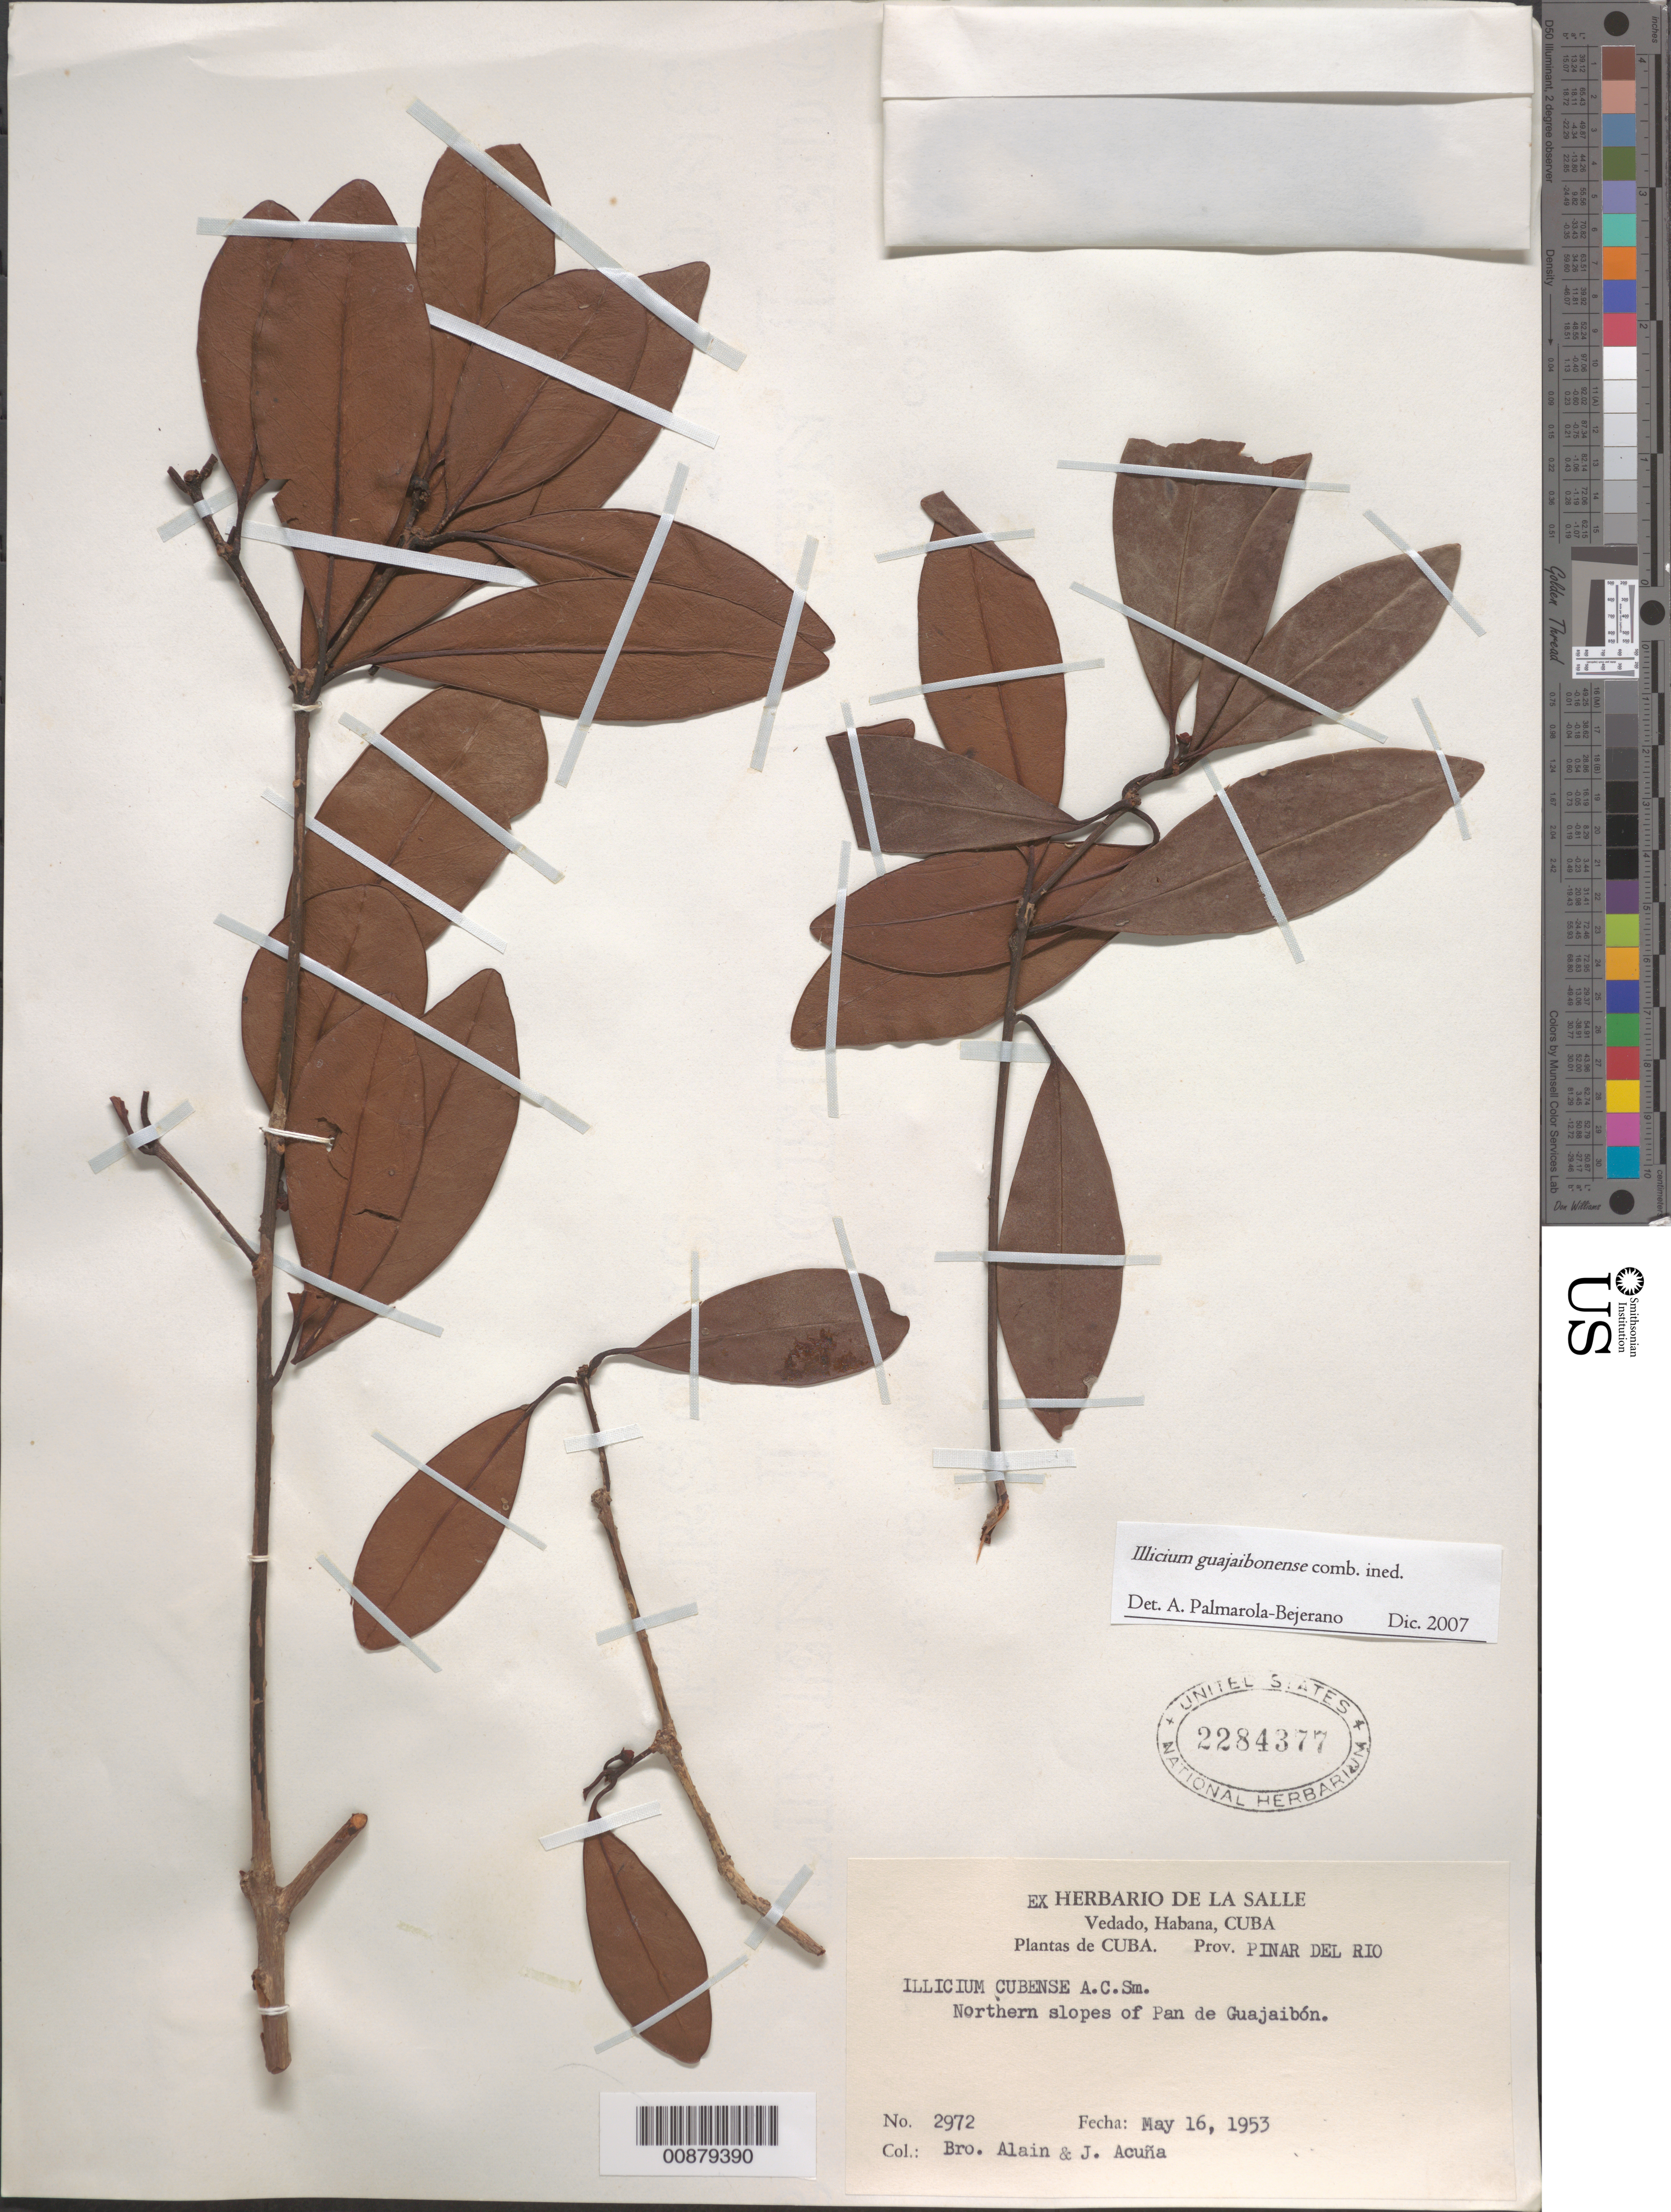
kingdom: Plantae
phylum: Tracheophyta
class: Magnoliopsida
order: Austrobaileyales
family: Schisandraceae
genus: Illicium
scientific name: Illicium guajaibonense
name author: (Imkhan.) Palmarola-Bejerano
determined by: Palmarola-Bejerano, A.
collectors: A. H. Liogier & J. Acuña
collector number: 2972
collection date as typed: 16 May 1953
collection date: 1953-05-16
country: Cuba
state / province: Pinar del Rio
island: Cuba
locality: Northern slopes of Pan de Guajaibón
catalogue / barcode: US 2284377